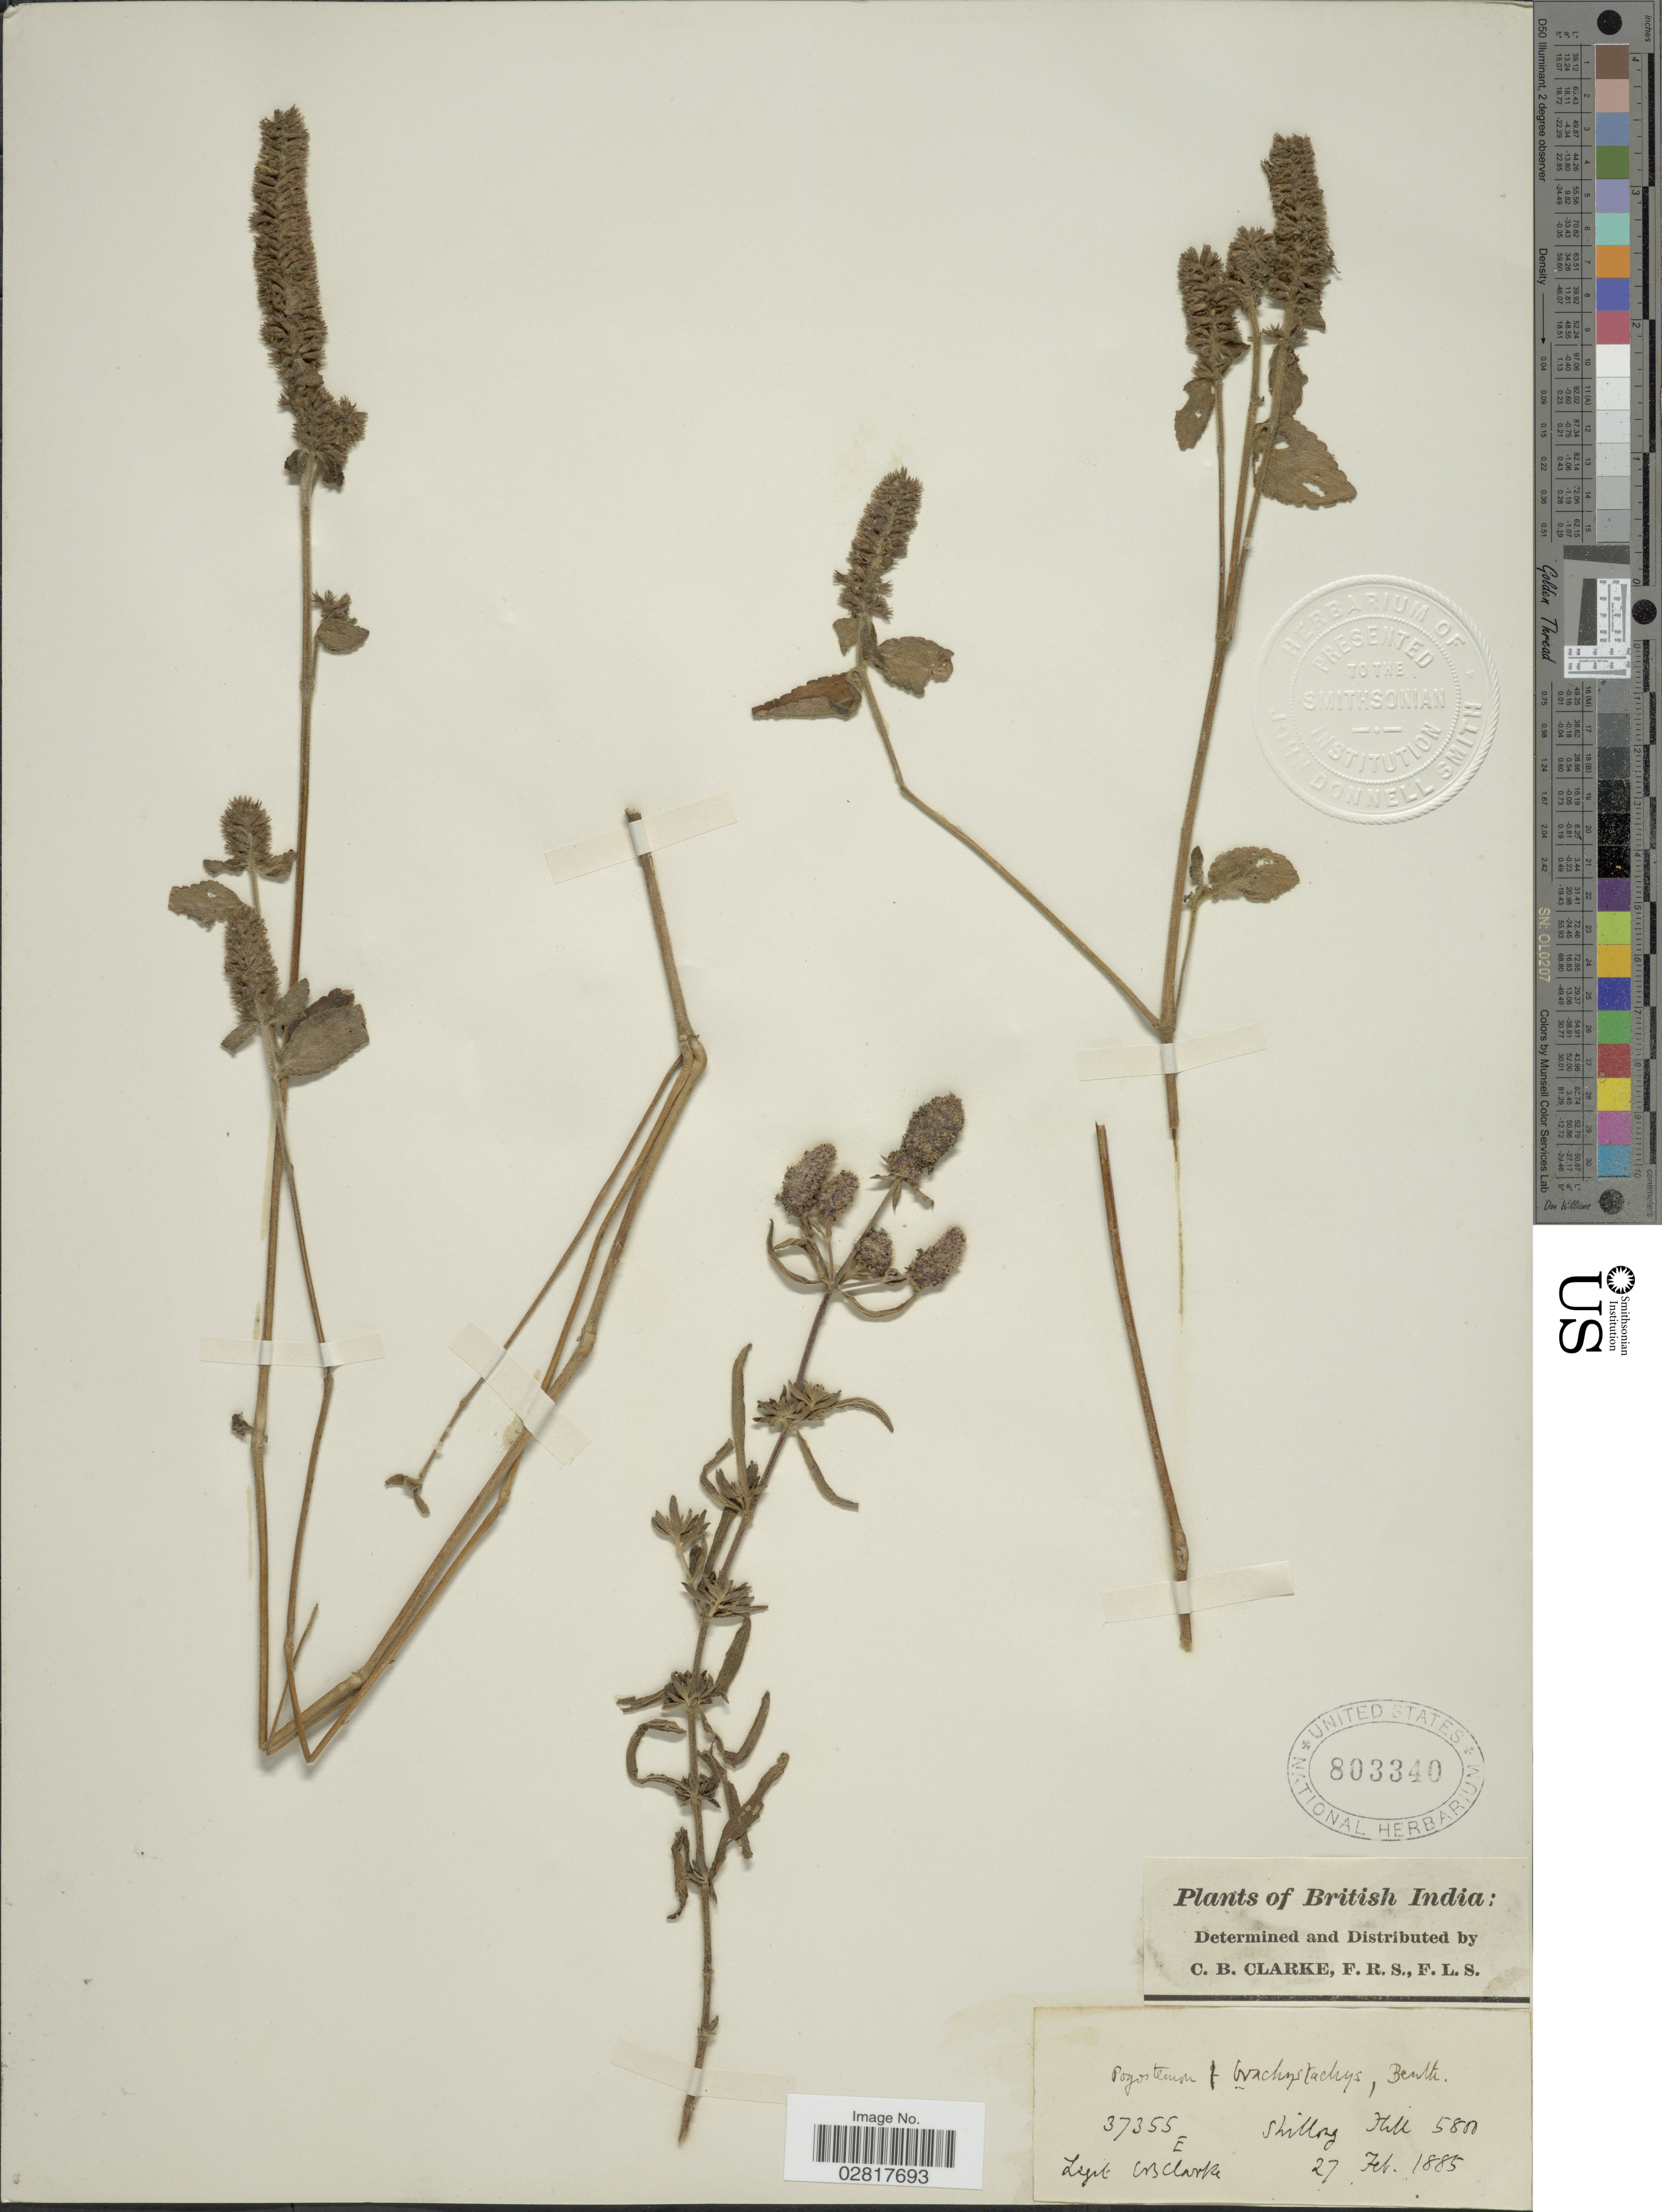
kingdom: Plantae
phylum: Tracheophyta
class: Magnoliopsida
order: Lamiales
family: Lamiaceae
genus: Pogostemon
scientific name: Pogostemon brachystachyus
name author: Benth.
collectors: C. B. Clarke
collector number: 37355E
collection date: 1885-02-27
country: India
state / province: Meghalaya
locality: British India; Shillong Hill.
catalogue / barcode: US 803340